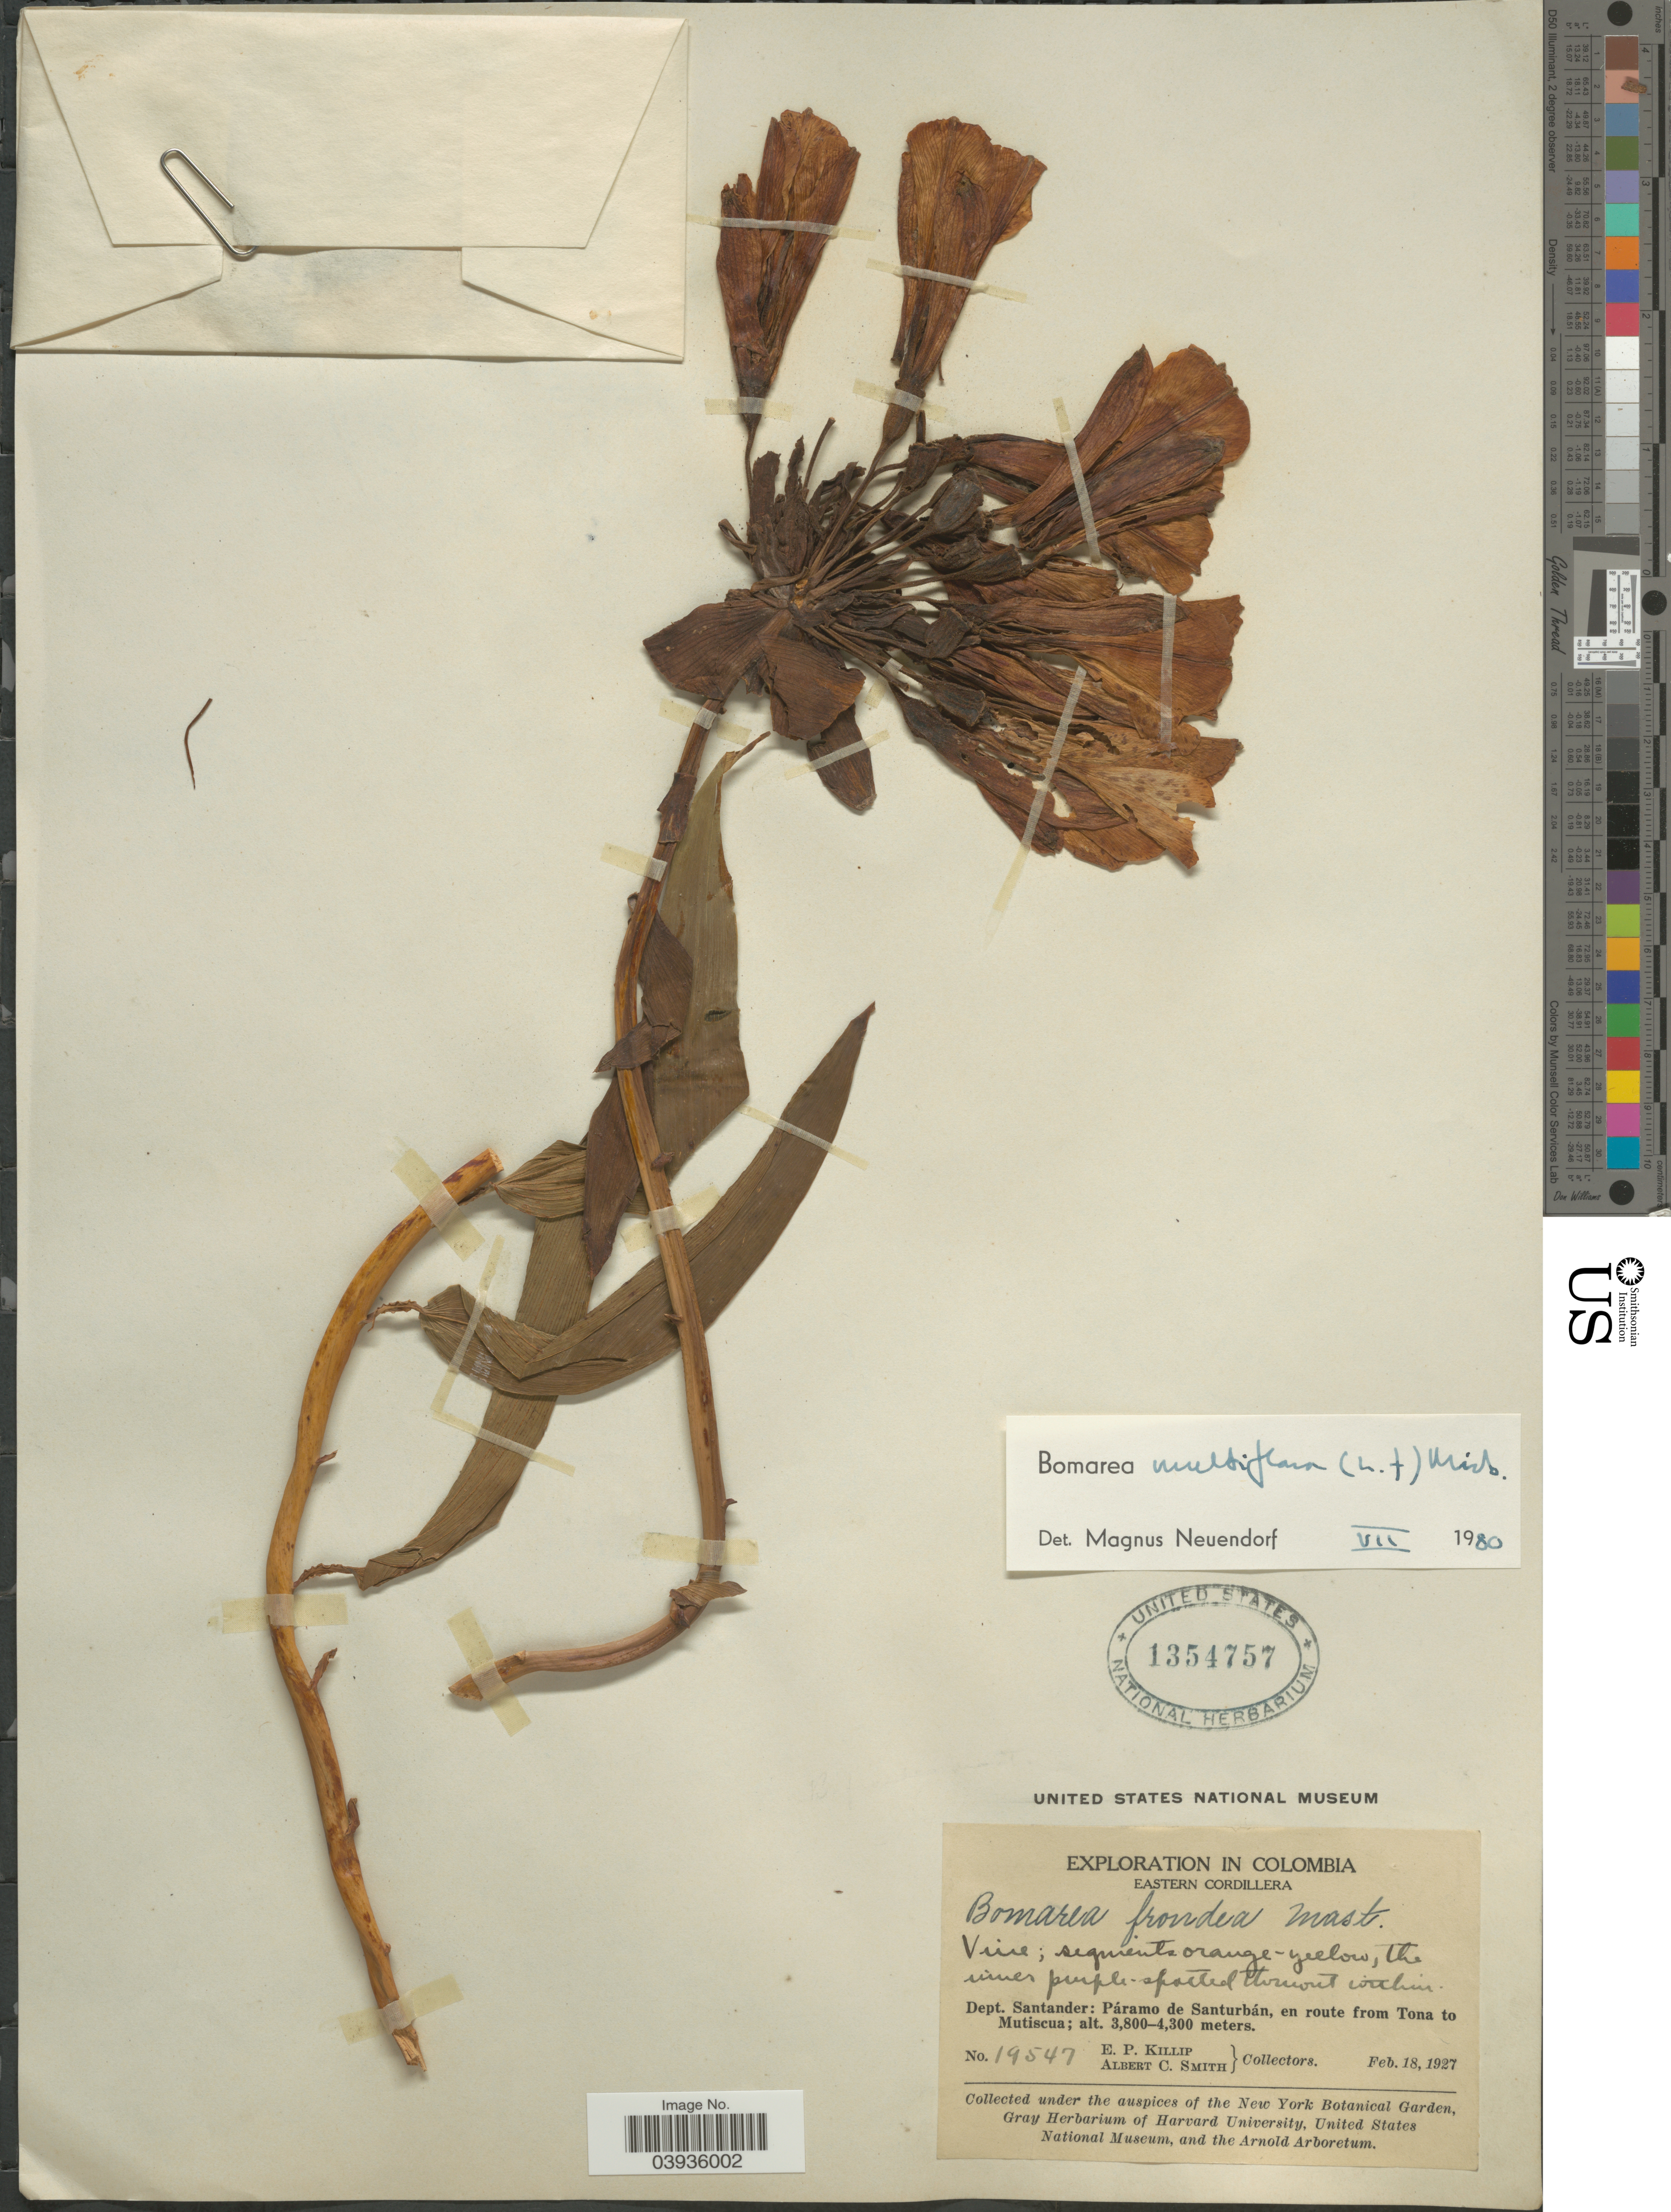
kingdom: Plantae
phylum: Tracheophyta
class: Liliopsida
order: Liliales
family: Alstroemeriaceae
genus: Bomarea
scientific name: Bomarea multiflora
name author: (L. f.) Mirb.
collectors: E. P. Killip & A. C. Smith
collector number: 19547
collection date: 1927-02-18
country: Colombia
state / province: Santander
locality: Eastern Cordillera. Dept. Santander: Páramo de Santurbán, en route from Tona to Mutiscua.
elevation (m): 3800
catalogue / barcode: US 1354757